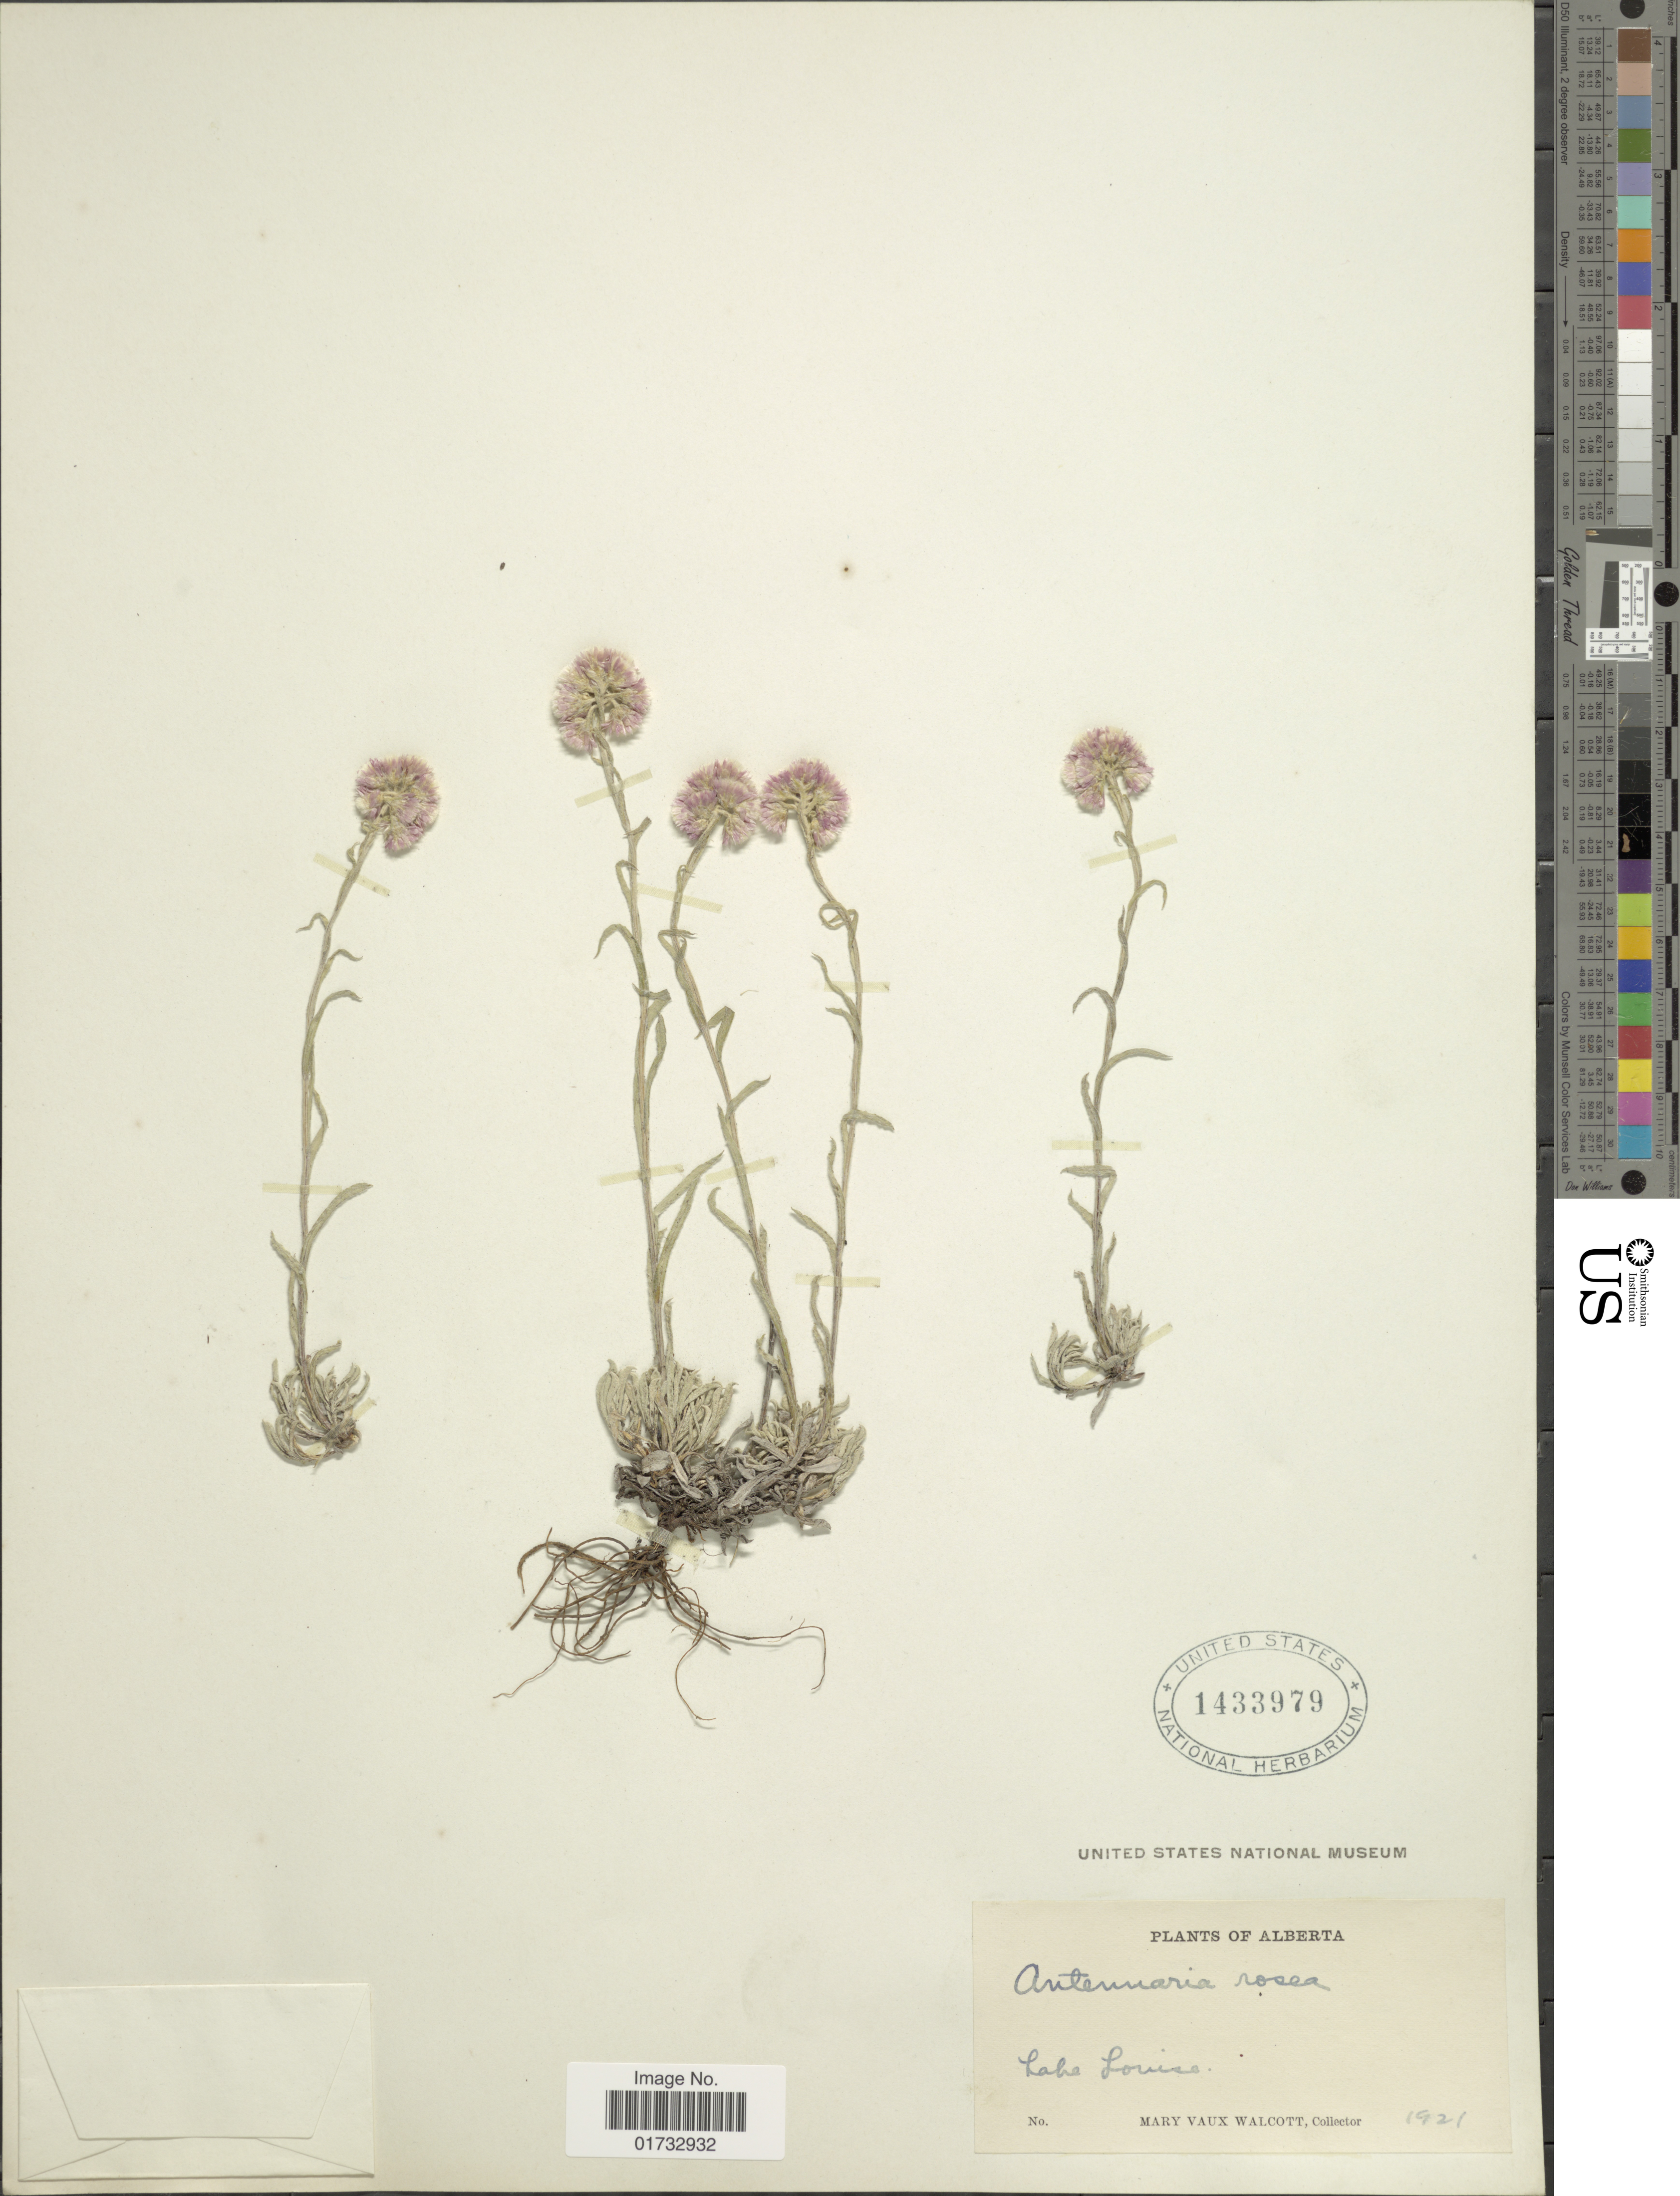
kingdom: Plantae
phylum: Tracheophyta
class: Magnoliopsida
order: Asterales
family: Asteraceae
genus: Antennaria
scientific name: Antennaria rosea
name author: Greene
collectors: M. Walcott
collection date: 1921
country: Canada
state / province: Alberta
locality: Lake Louise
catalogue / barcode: US 1433979